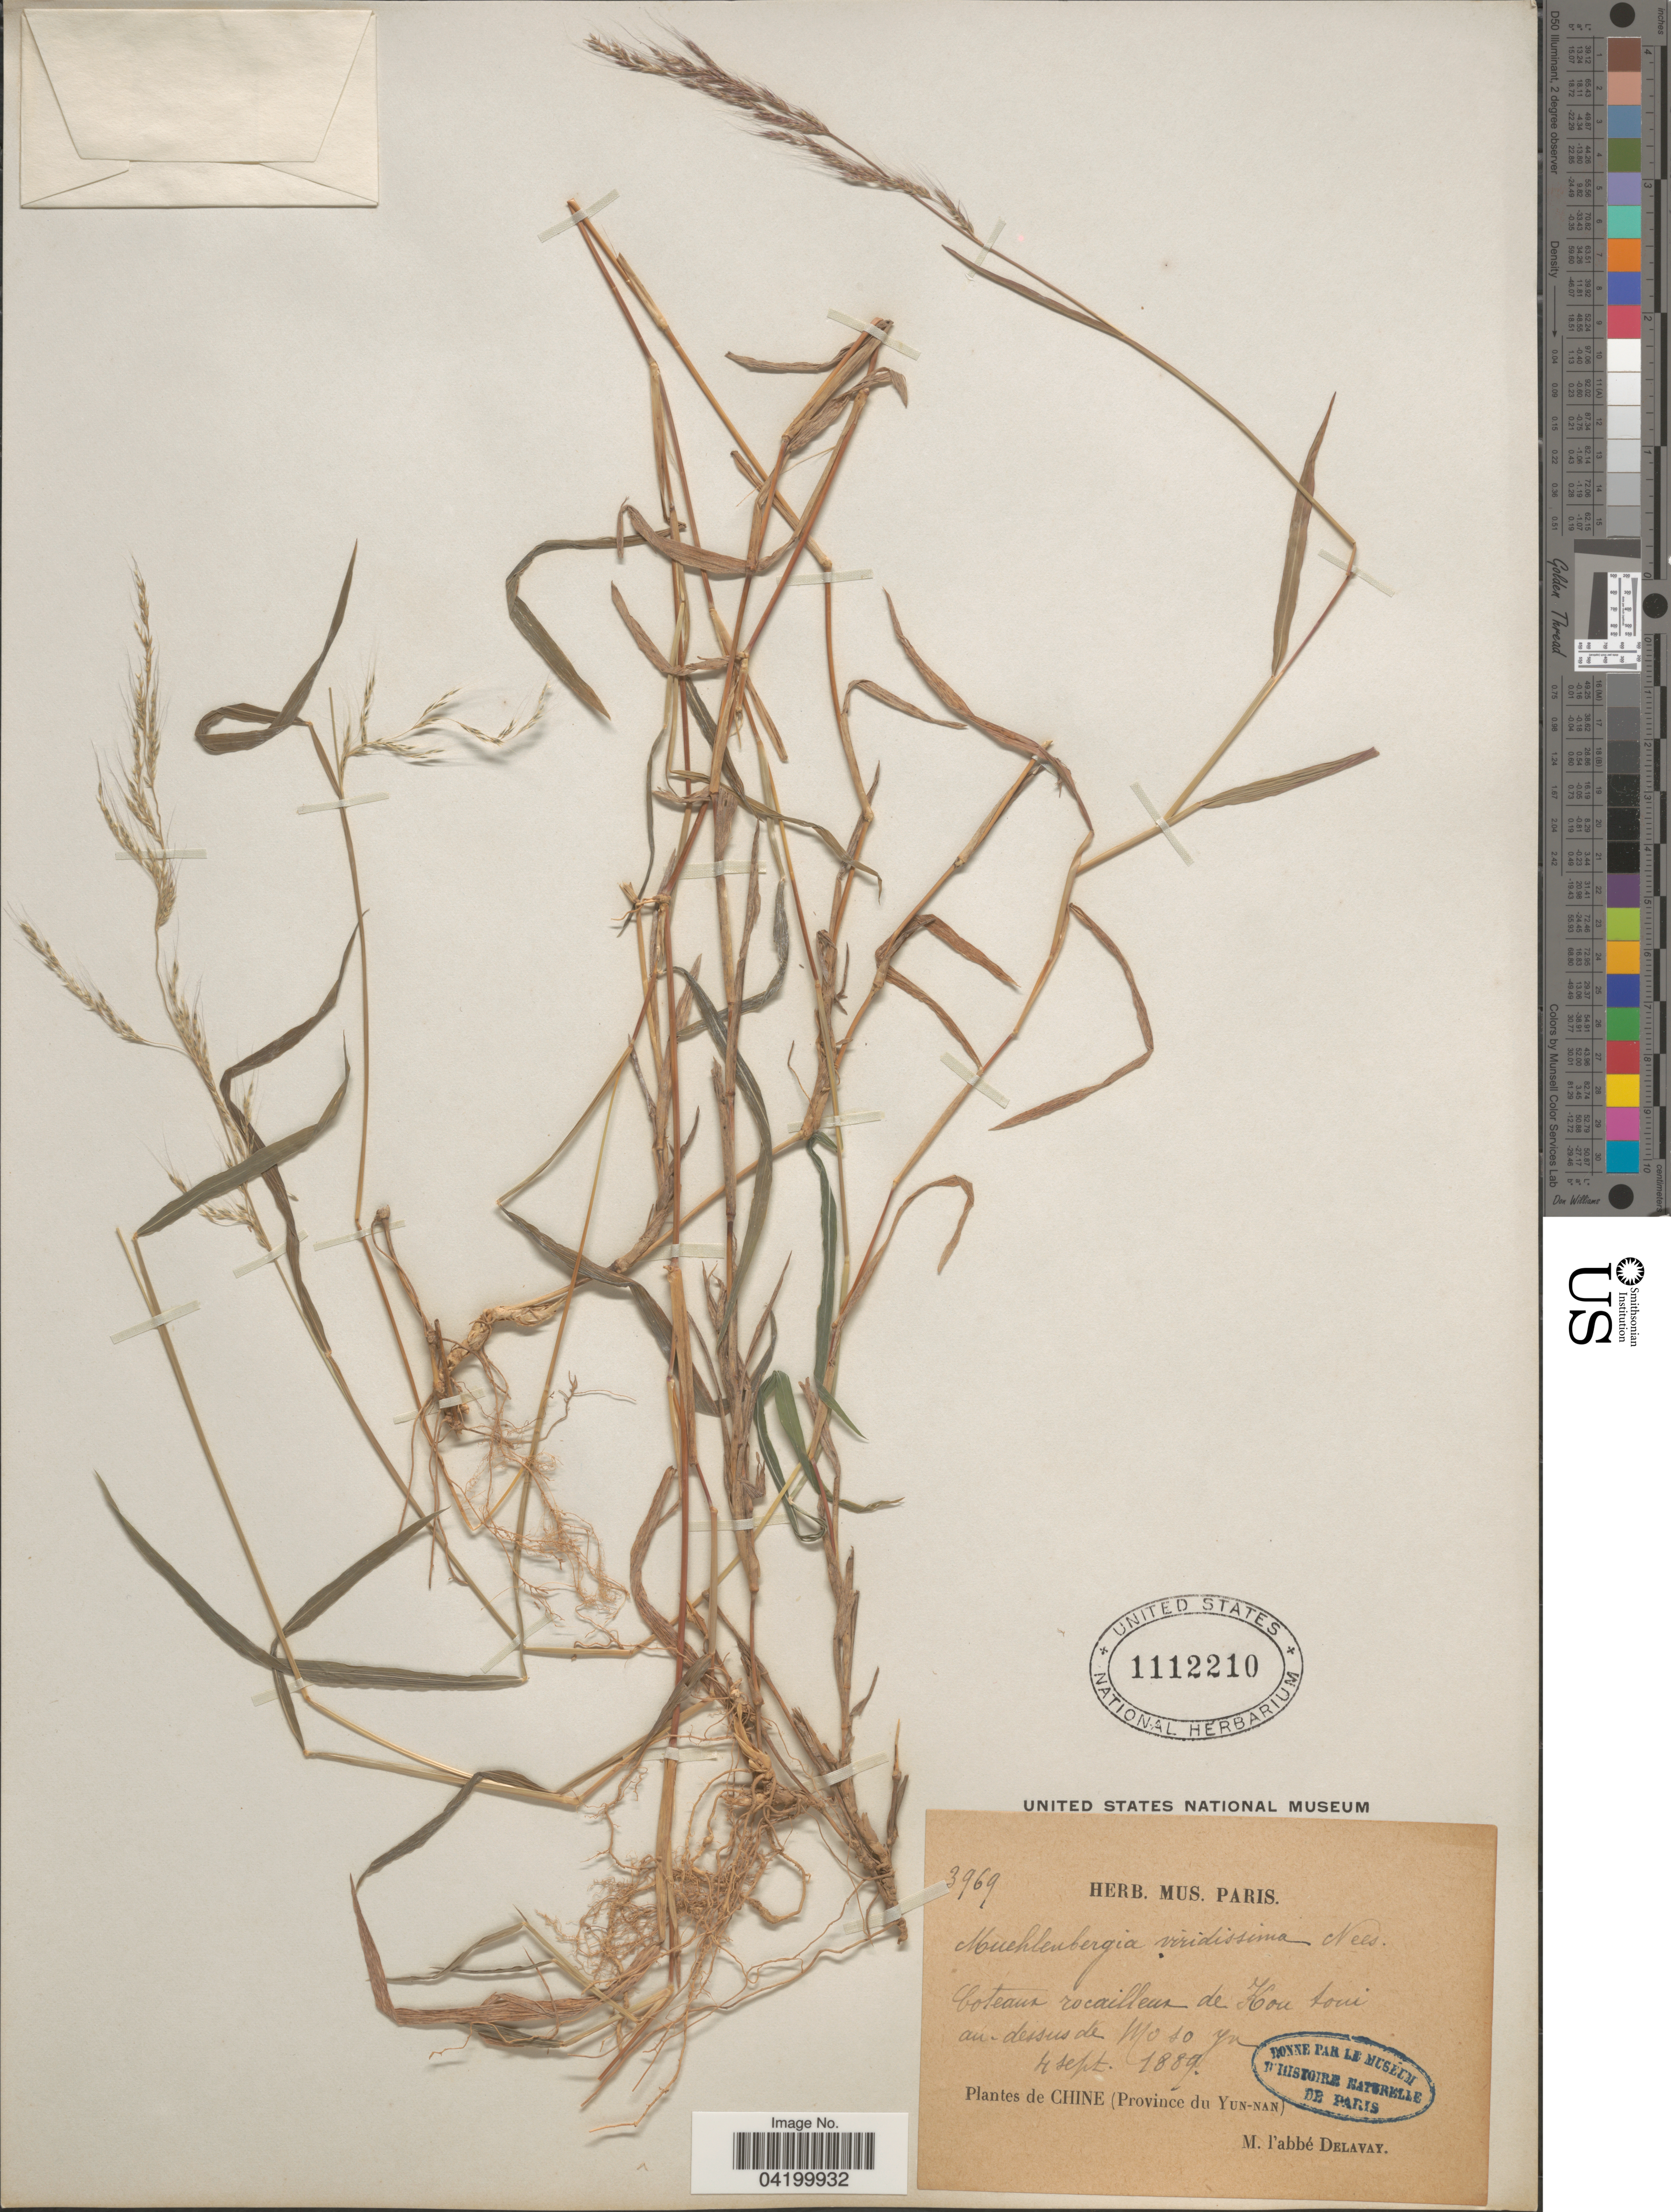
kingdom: Plantae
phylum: Tracheophyta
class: Liliopsida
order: Poales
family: Poaceae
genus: Muhlenbergia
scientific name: Muhlenbergia japonica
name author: Steud.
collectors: P. Delavay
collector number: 3969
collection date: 1889-09-04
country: China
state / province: Yunnan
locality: Coteaux rocailleux de Kou toui au-dessus de Mo so yu.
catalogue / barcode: US 1112210